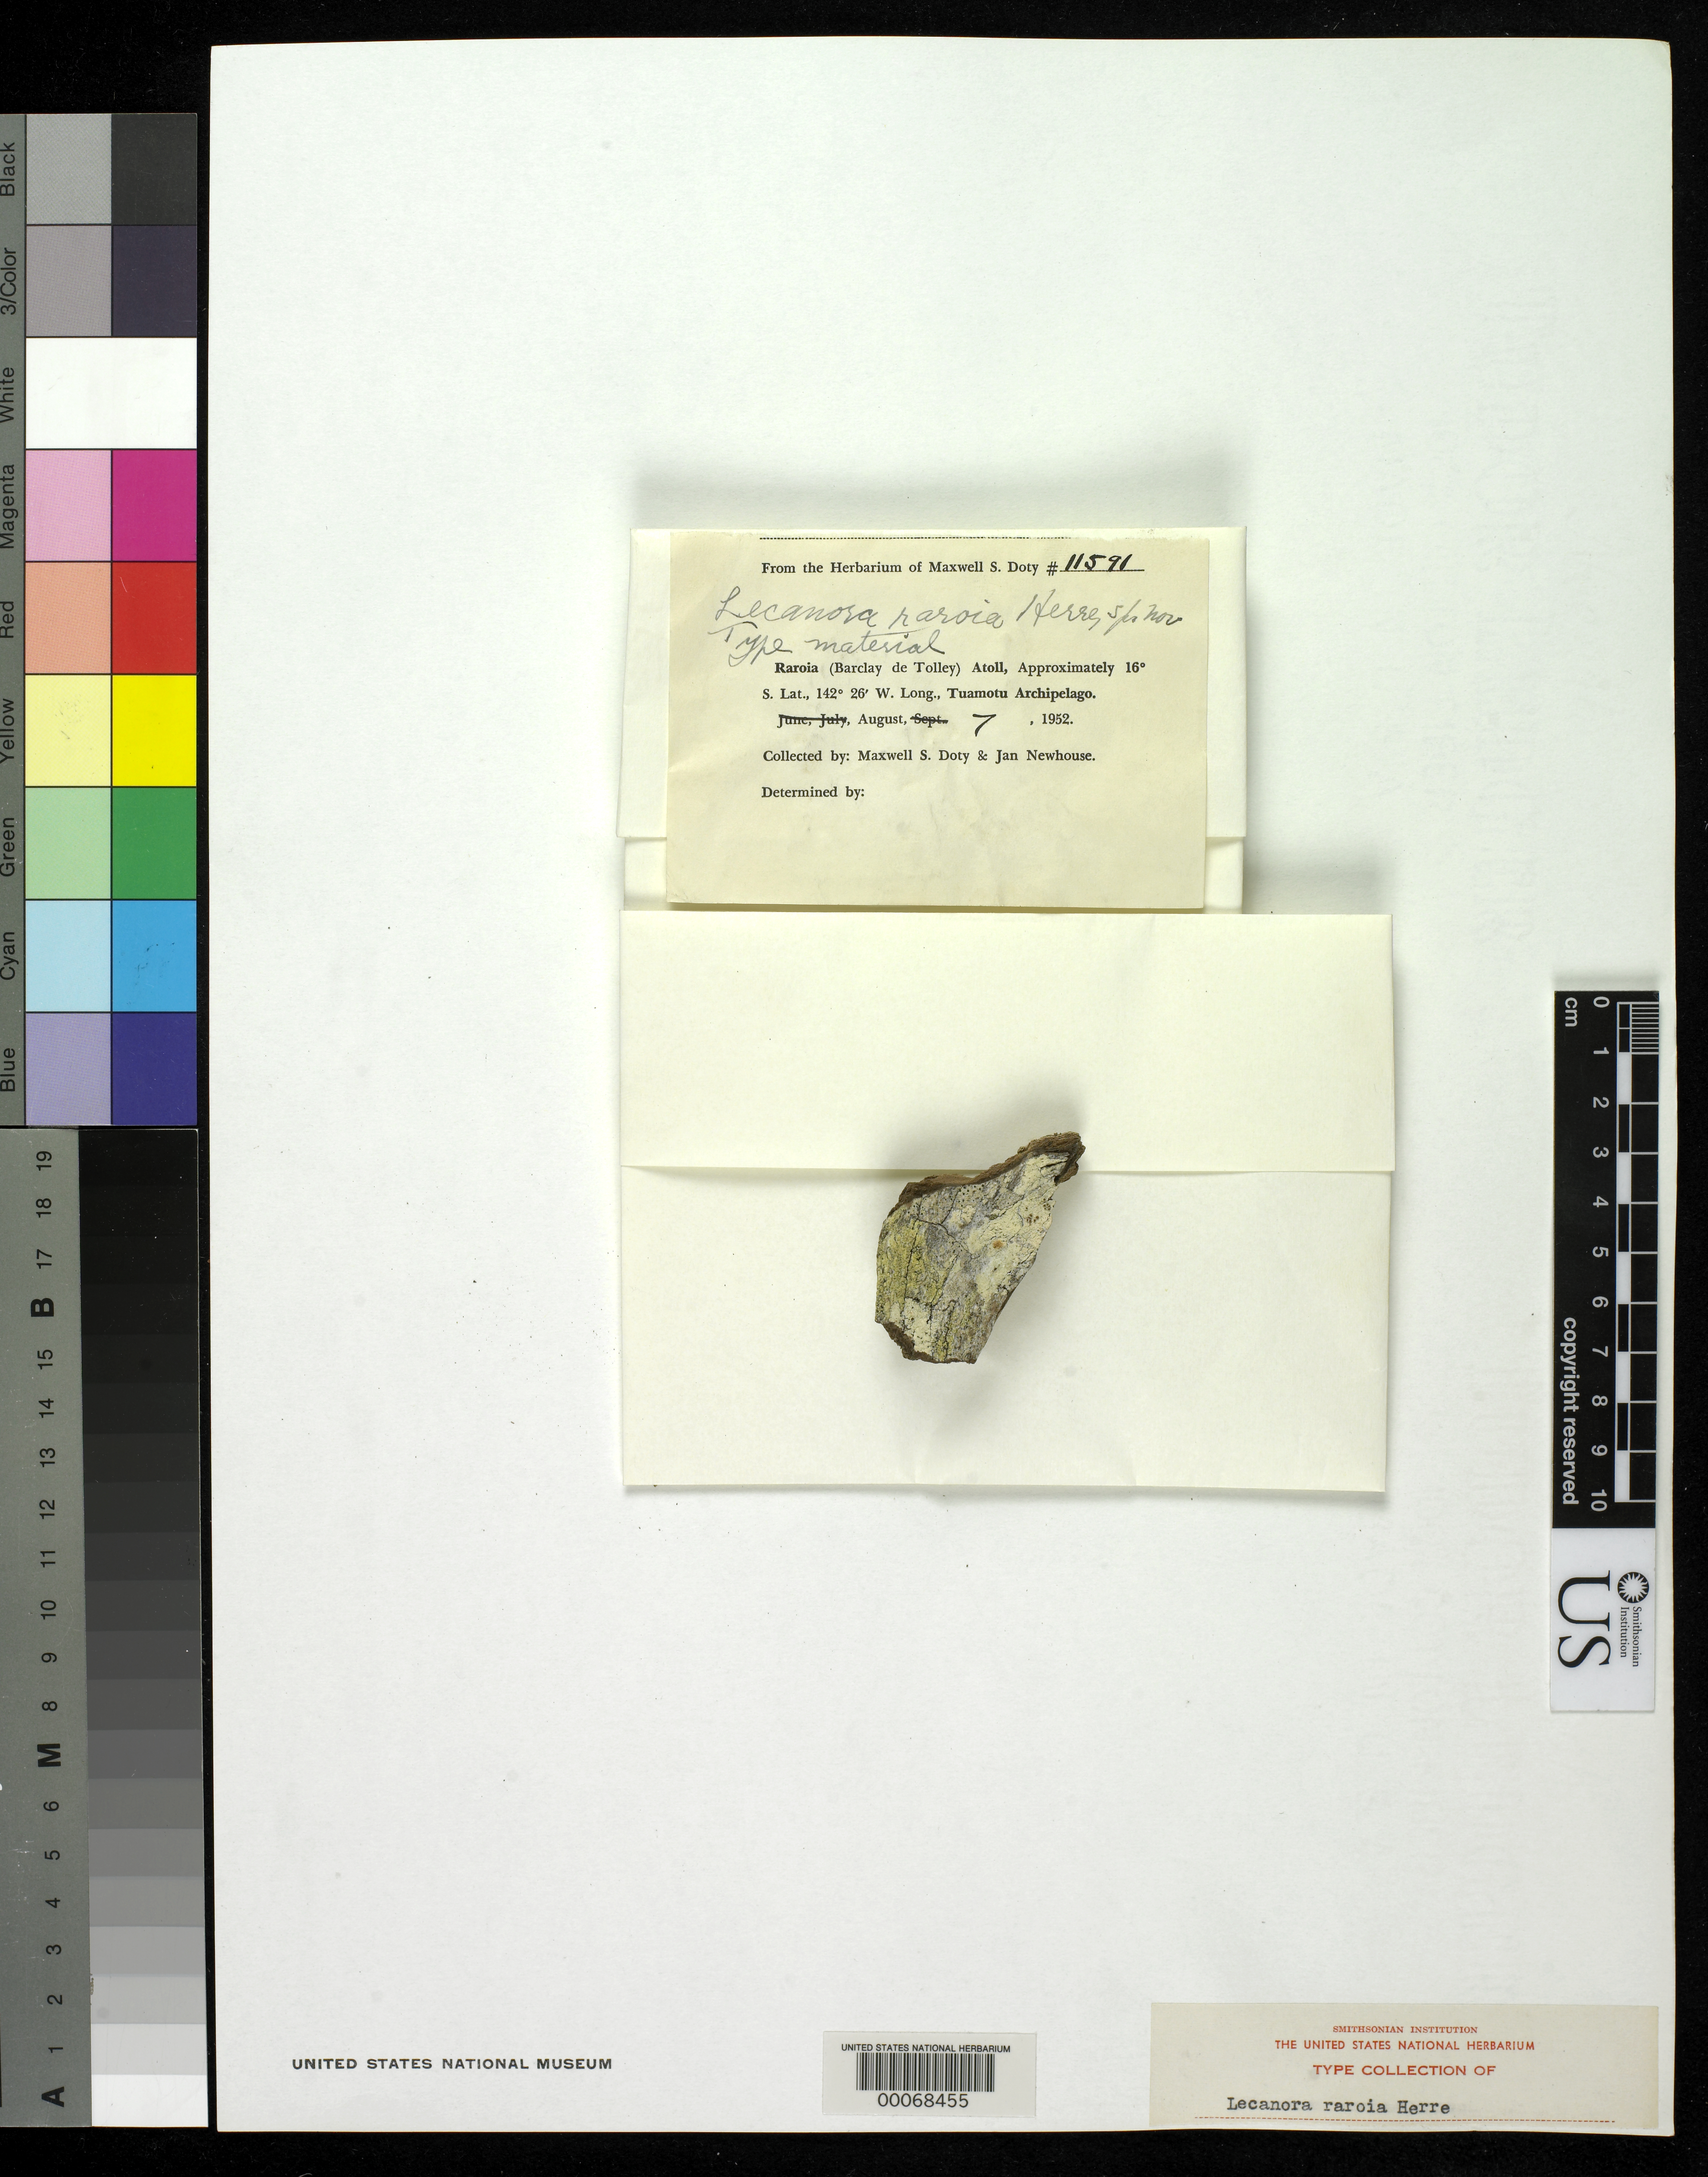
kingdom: Fungi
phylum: Ascomycota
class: Lecanoromycetes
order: Lecanorales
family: Lecanoraceae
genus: Lecanora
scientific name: Lecanora raroia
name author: Herre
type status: Isotype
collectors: M. S. Doty & W. J. Newhouse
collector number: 11591 (Hb. Doty. No.)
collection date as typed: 07 Aug 1952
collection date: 1952-08-07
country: French Polynesia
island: Raroia [Barclay de Tolley] Atoll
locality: Raroia (Barclay de Tolley) Atoll. [Tuamotu Archipelago]